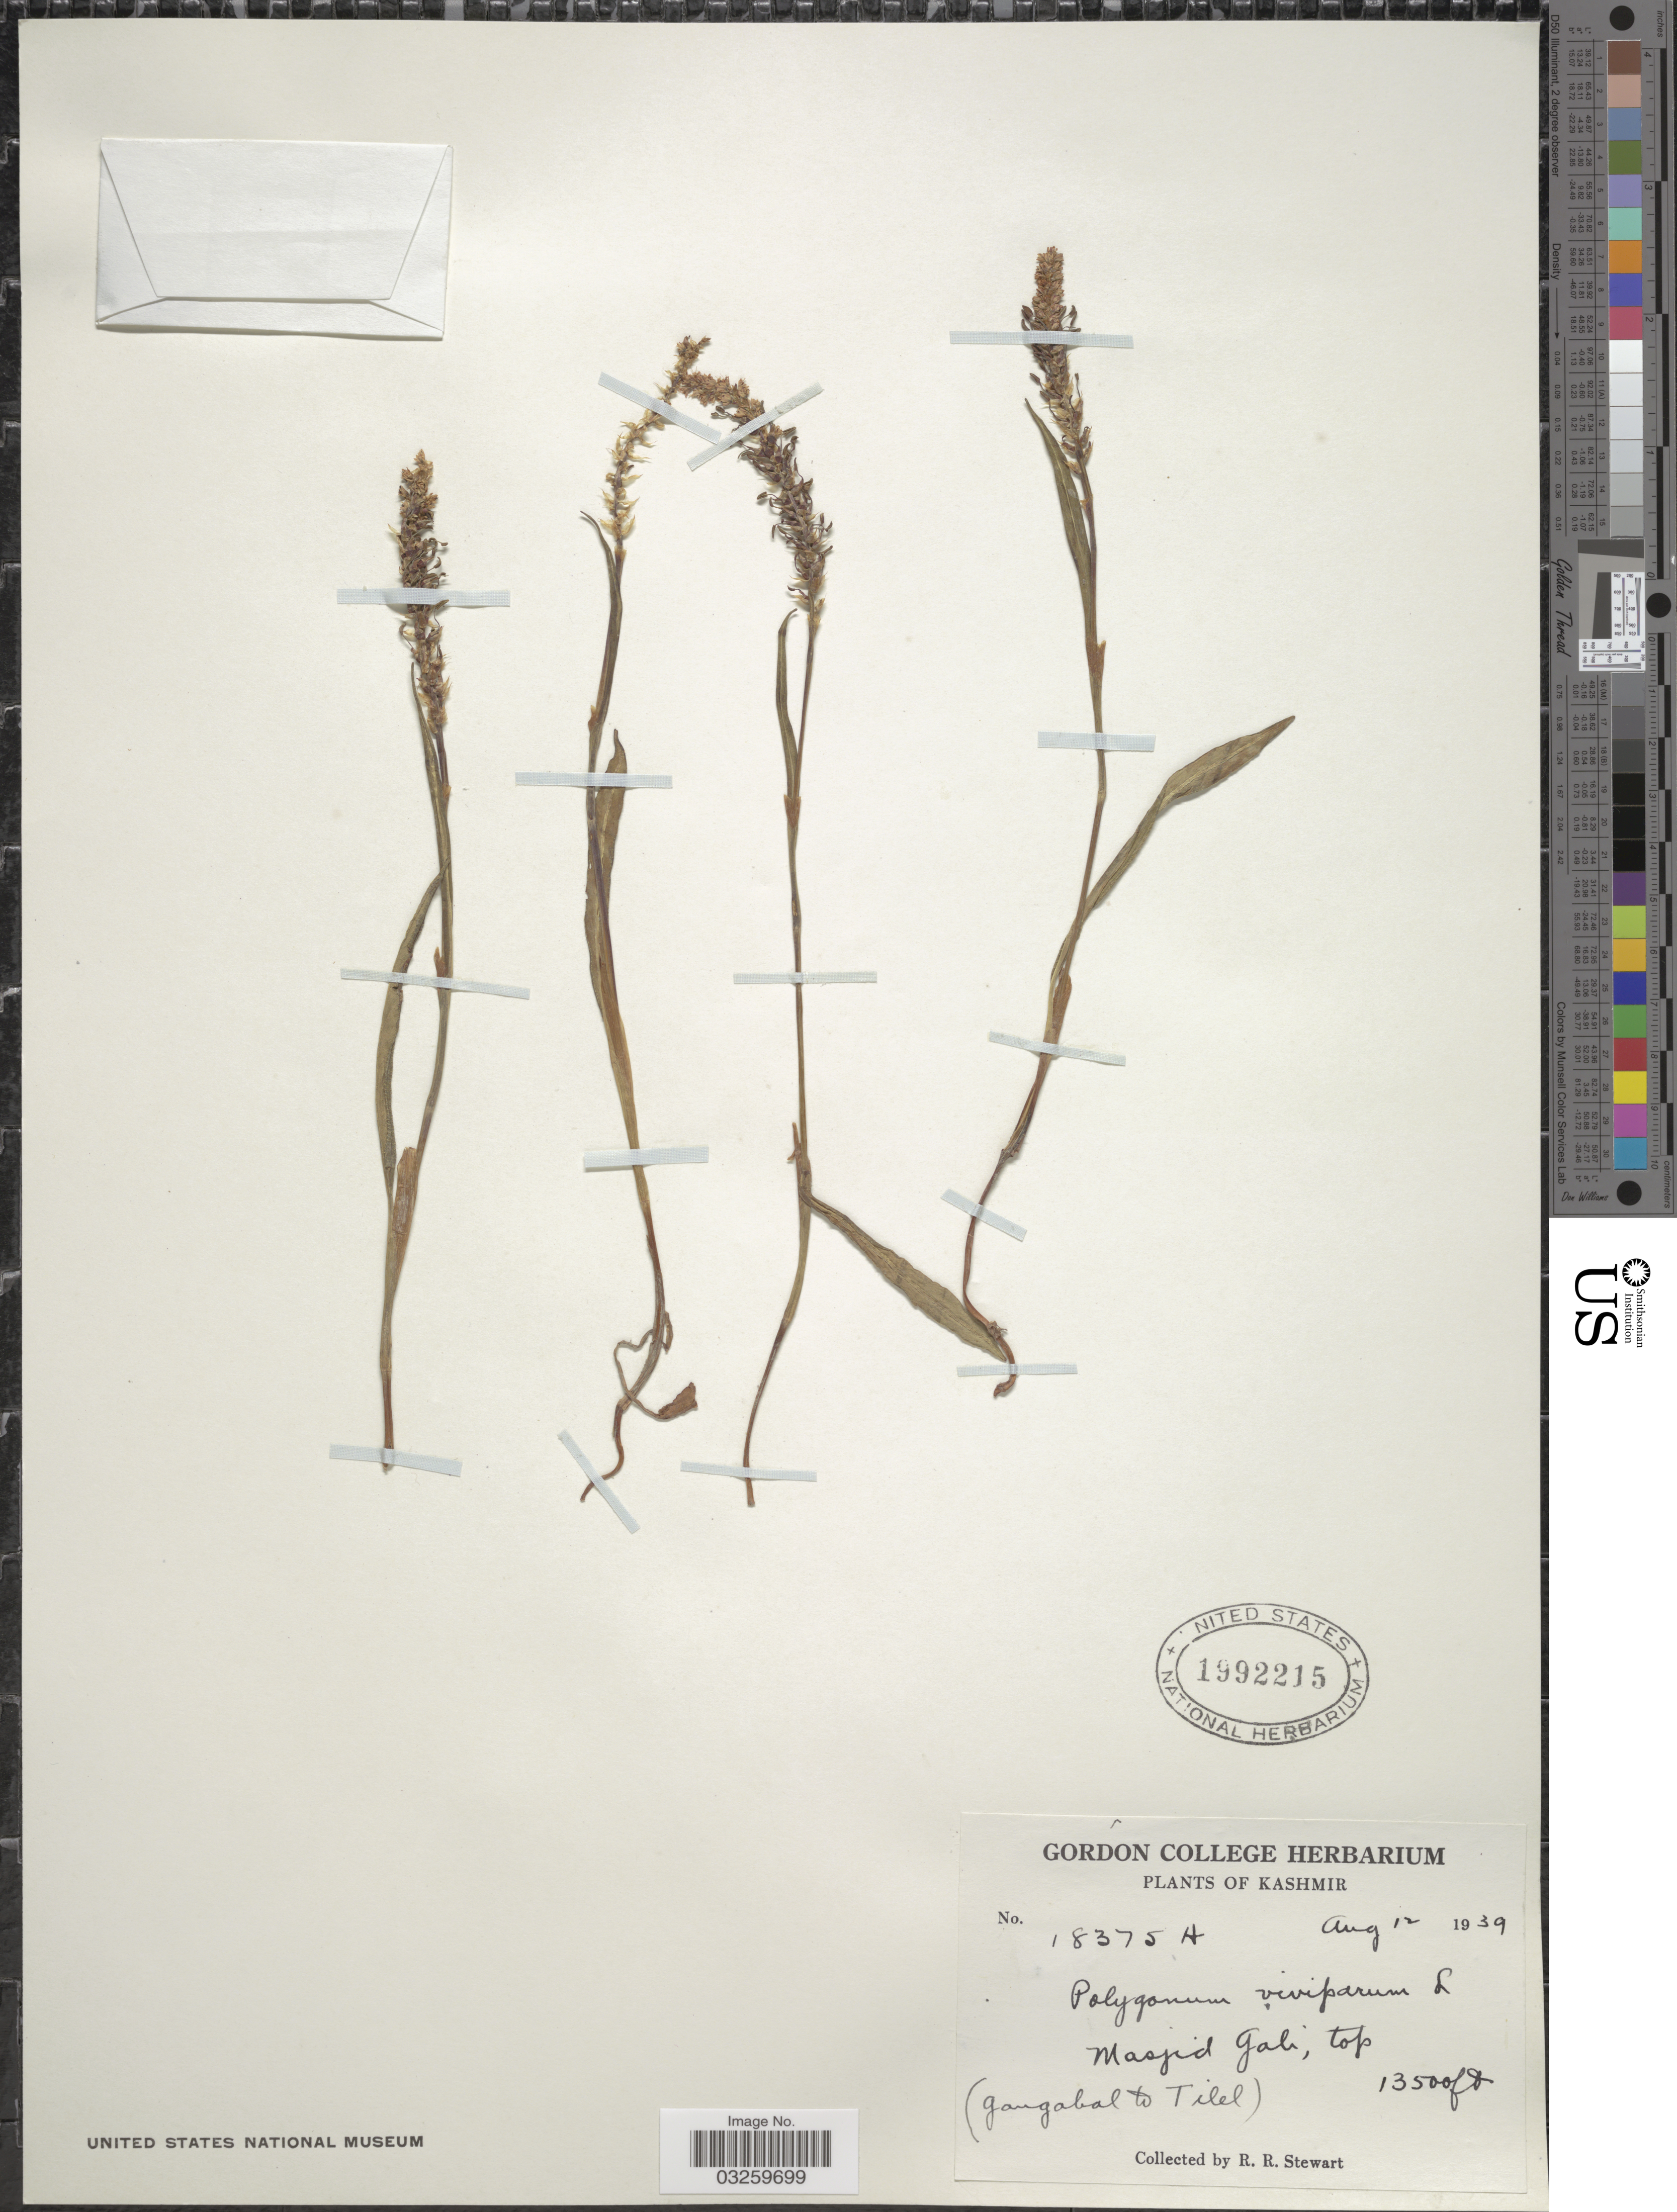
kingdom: Plantae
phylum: Tracheophyta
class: Magnoliopsida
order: Caryophyllales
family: Polygonaceae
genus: Bistorta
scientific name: Bistorta vivipara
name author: (L.) Delarbre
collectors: R. Stewart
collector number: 18375A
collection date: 1939-08-12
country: India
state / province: Jammu and Kashmir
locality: Masjid Gali, top. (Gangabal to Tilel).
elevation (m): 4115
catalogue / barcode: US 1992215